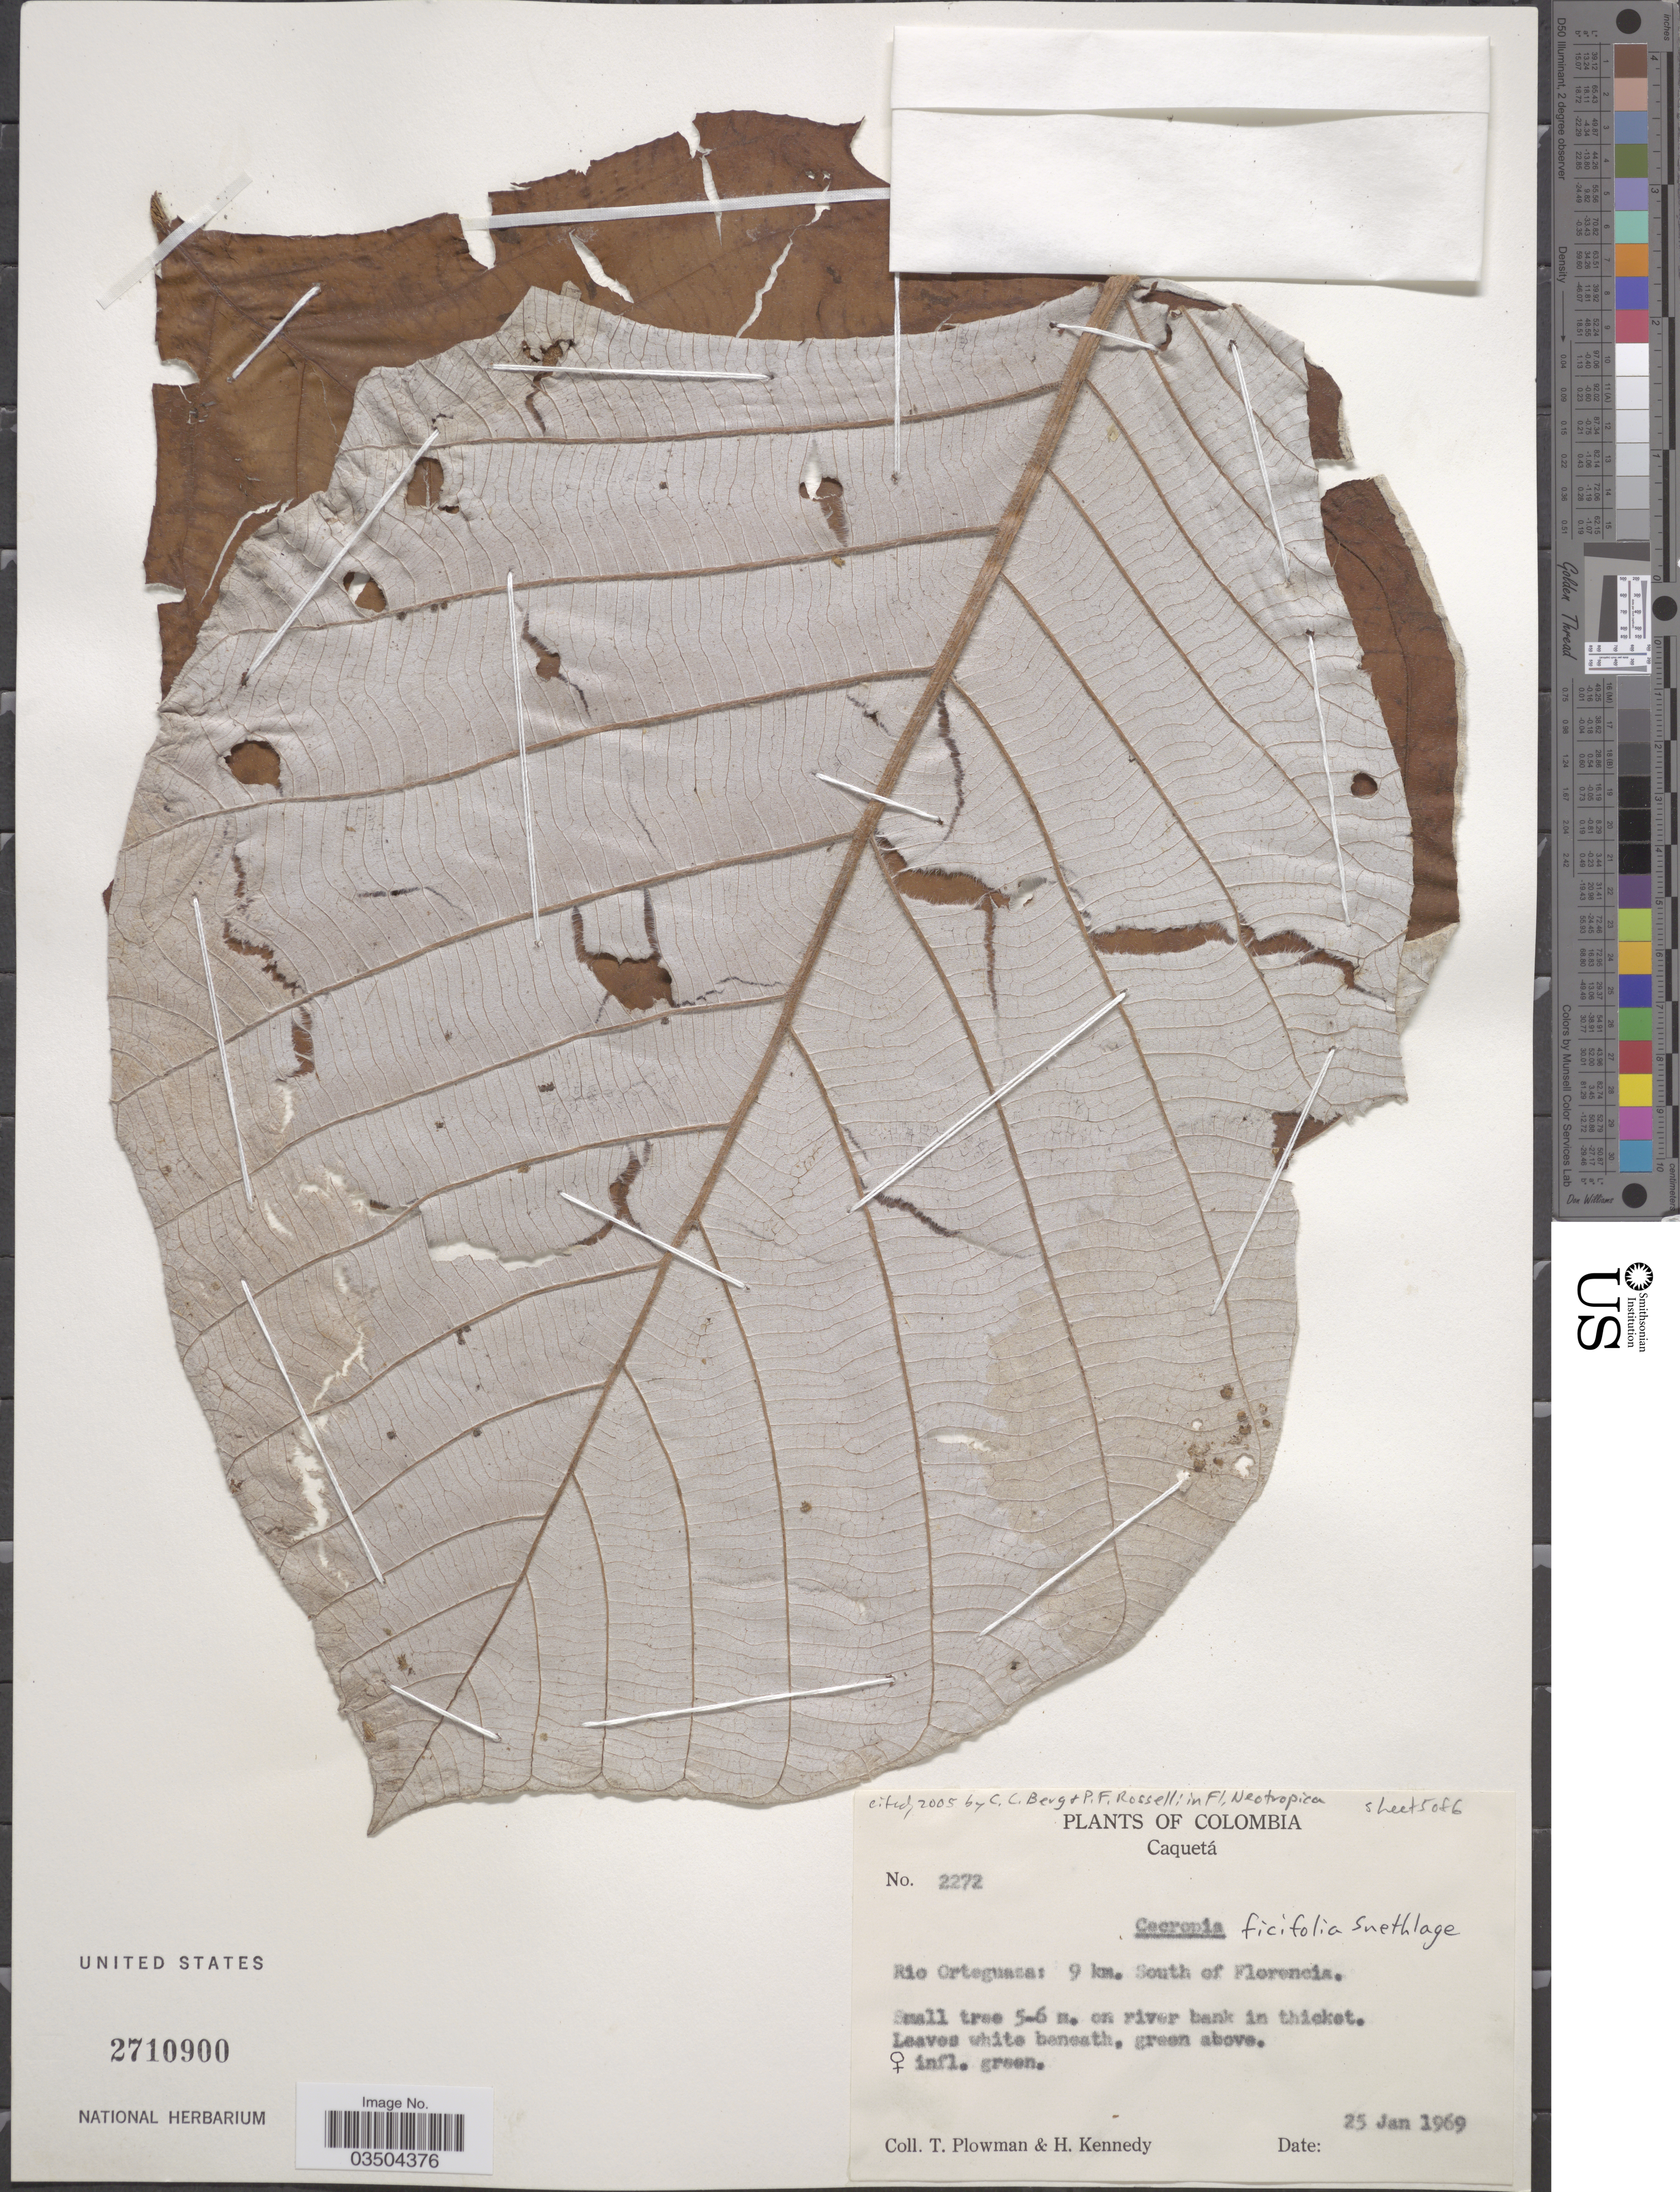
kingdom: Plantae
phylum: Tracheophyta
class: Magnoliopsida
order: Rosales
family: Urticaceae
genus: Cecropia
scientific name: Cecropia ficifolia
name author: Snethlage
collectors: T. Plowman & H. Kennedy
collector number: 2272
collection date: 1969-01-25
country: Colombia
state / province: Caquetá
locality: Rio Orteguaza: 9 km. South of Florencia.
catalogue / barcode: US 2710900